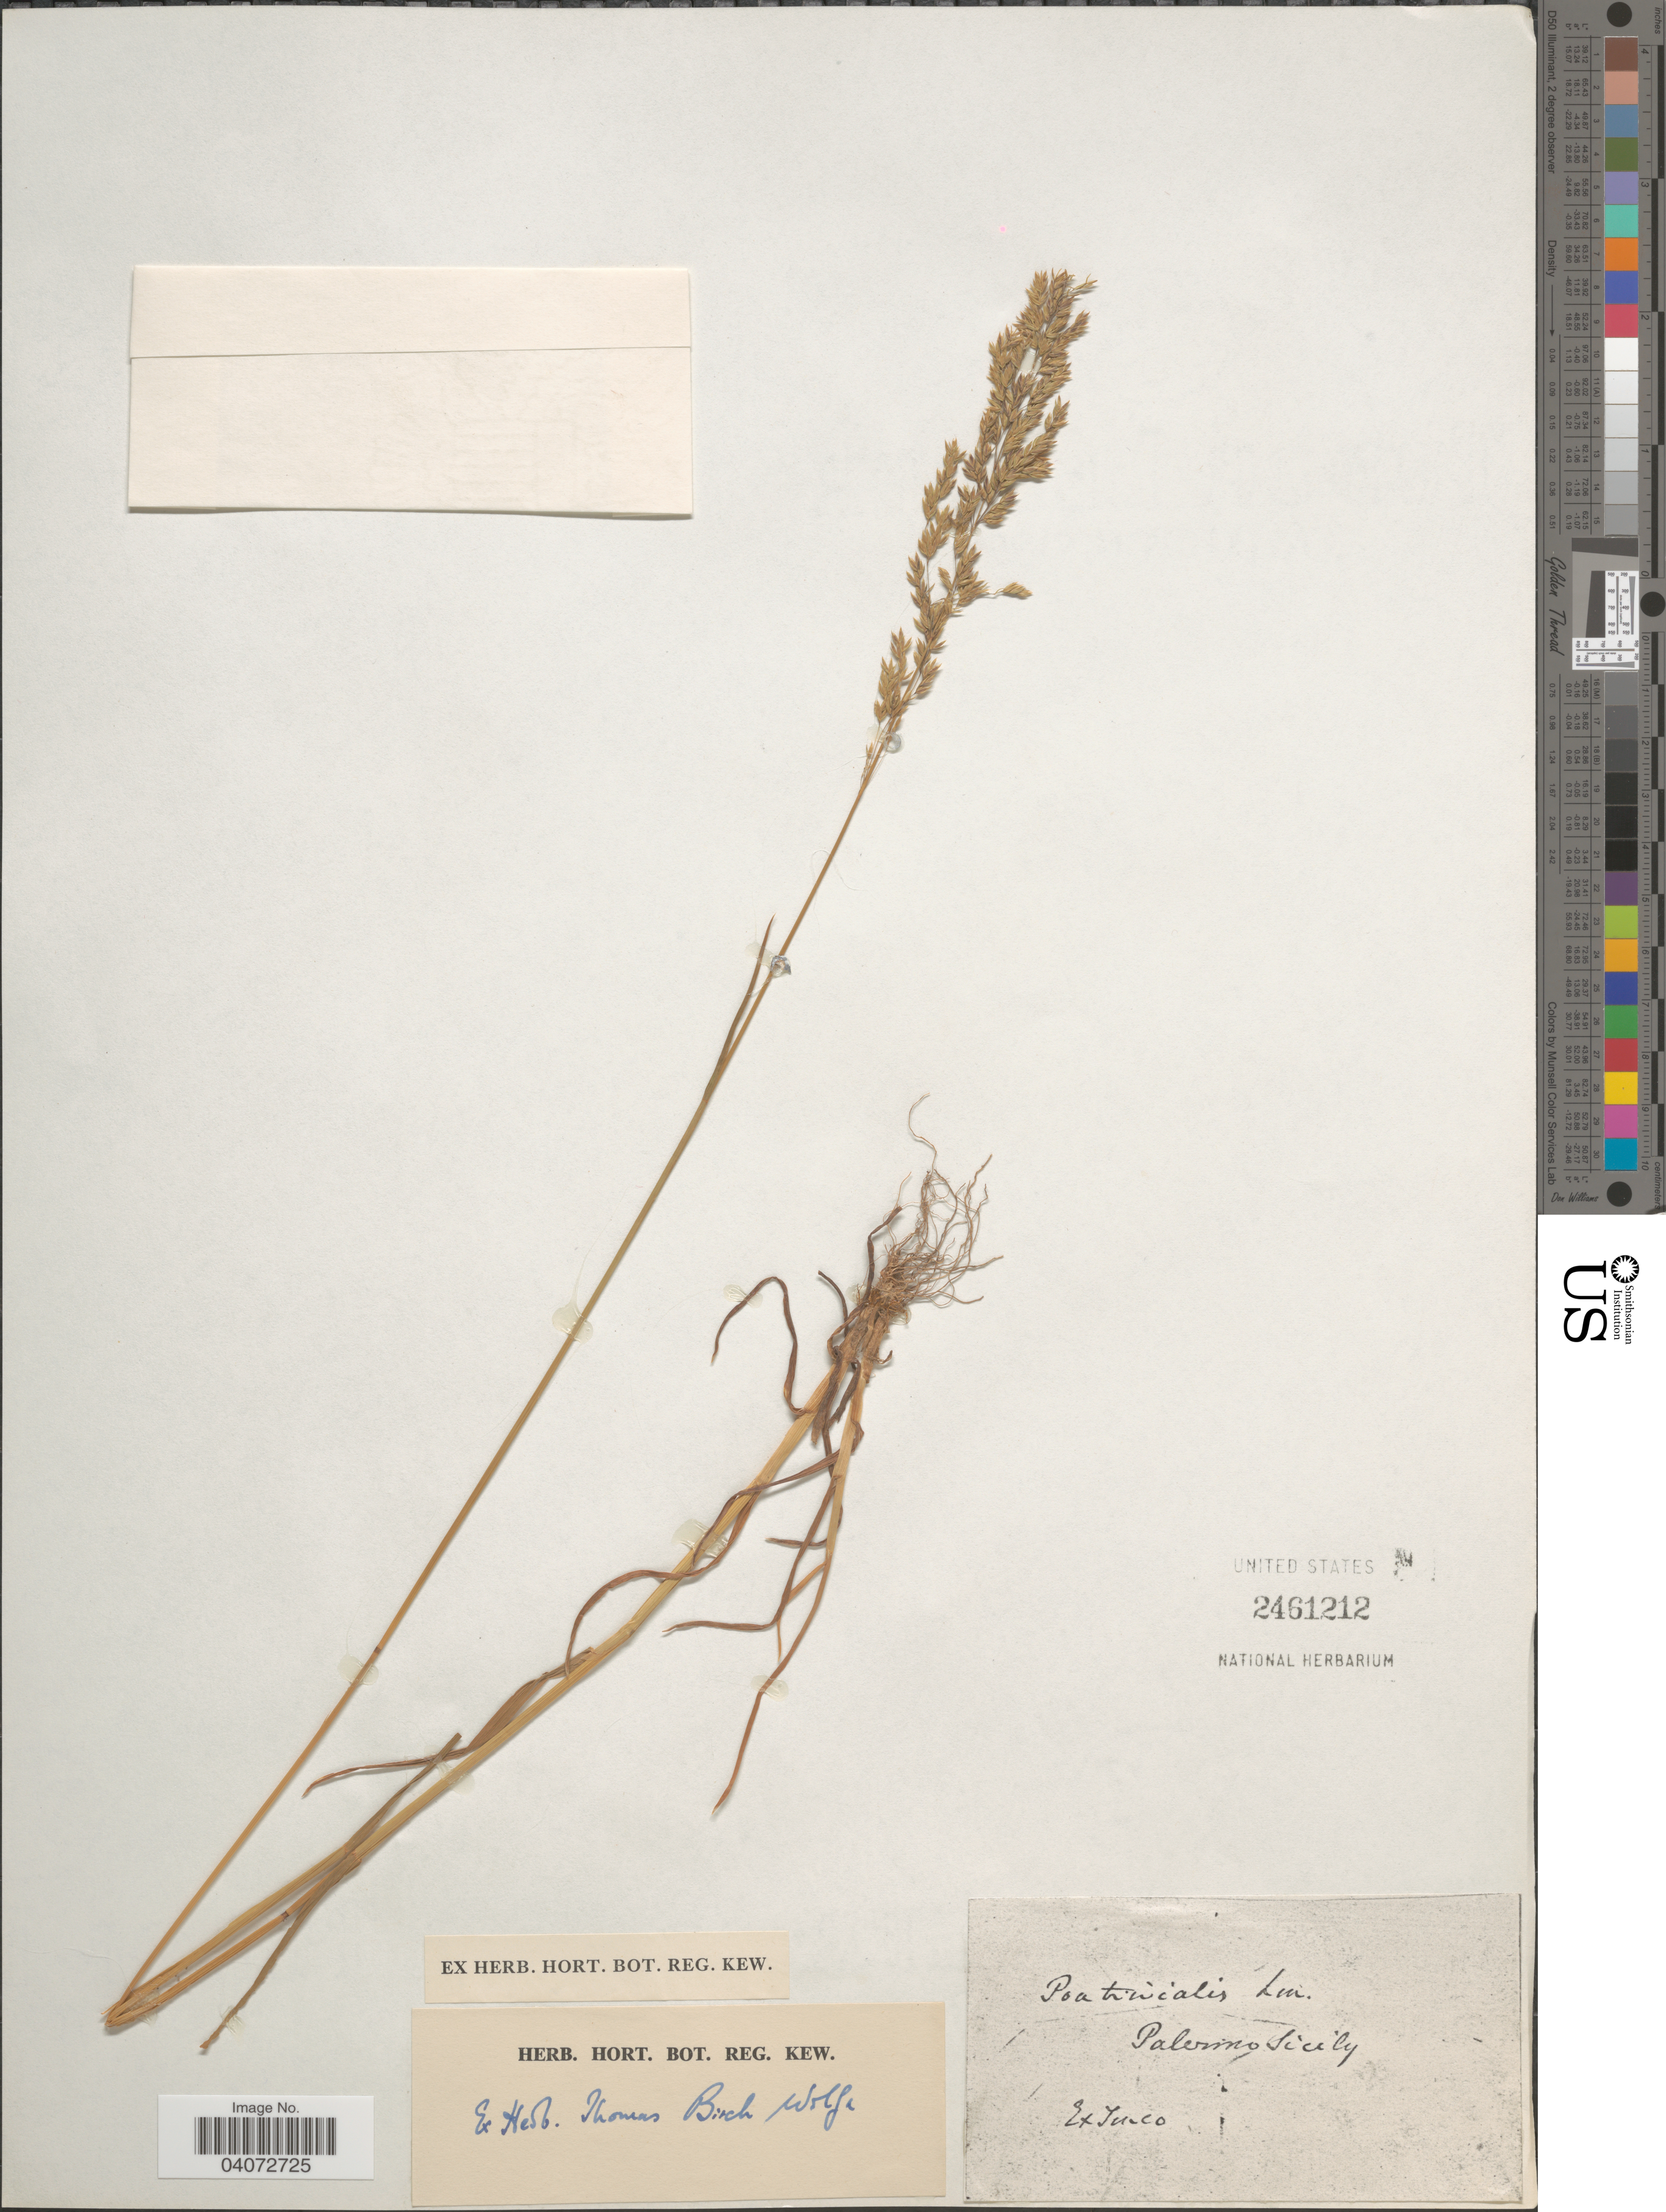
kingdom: Plantae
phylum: Tracheophyta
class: Liliopsida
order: Poales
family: Poaceae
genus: Poa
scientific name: Poa trivialis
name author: L.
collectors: Ex herb. Thomas Birch Wolfe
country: Italy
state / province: Siciliana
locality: Palermo Sicily.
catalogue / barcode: US 2461212